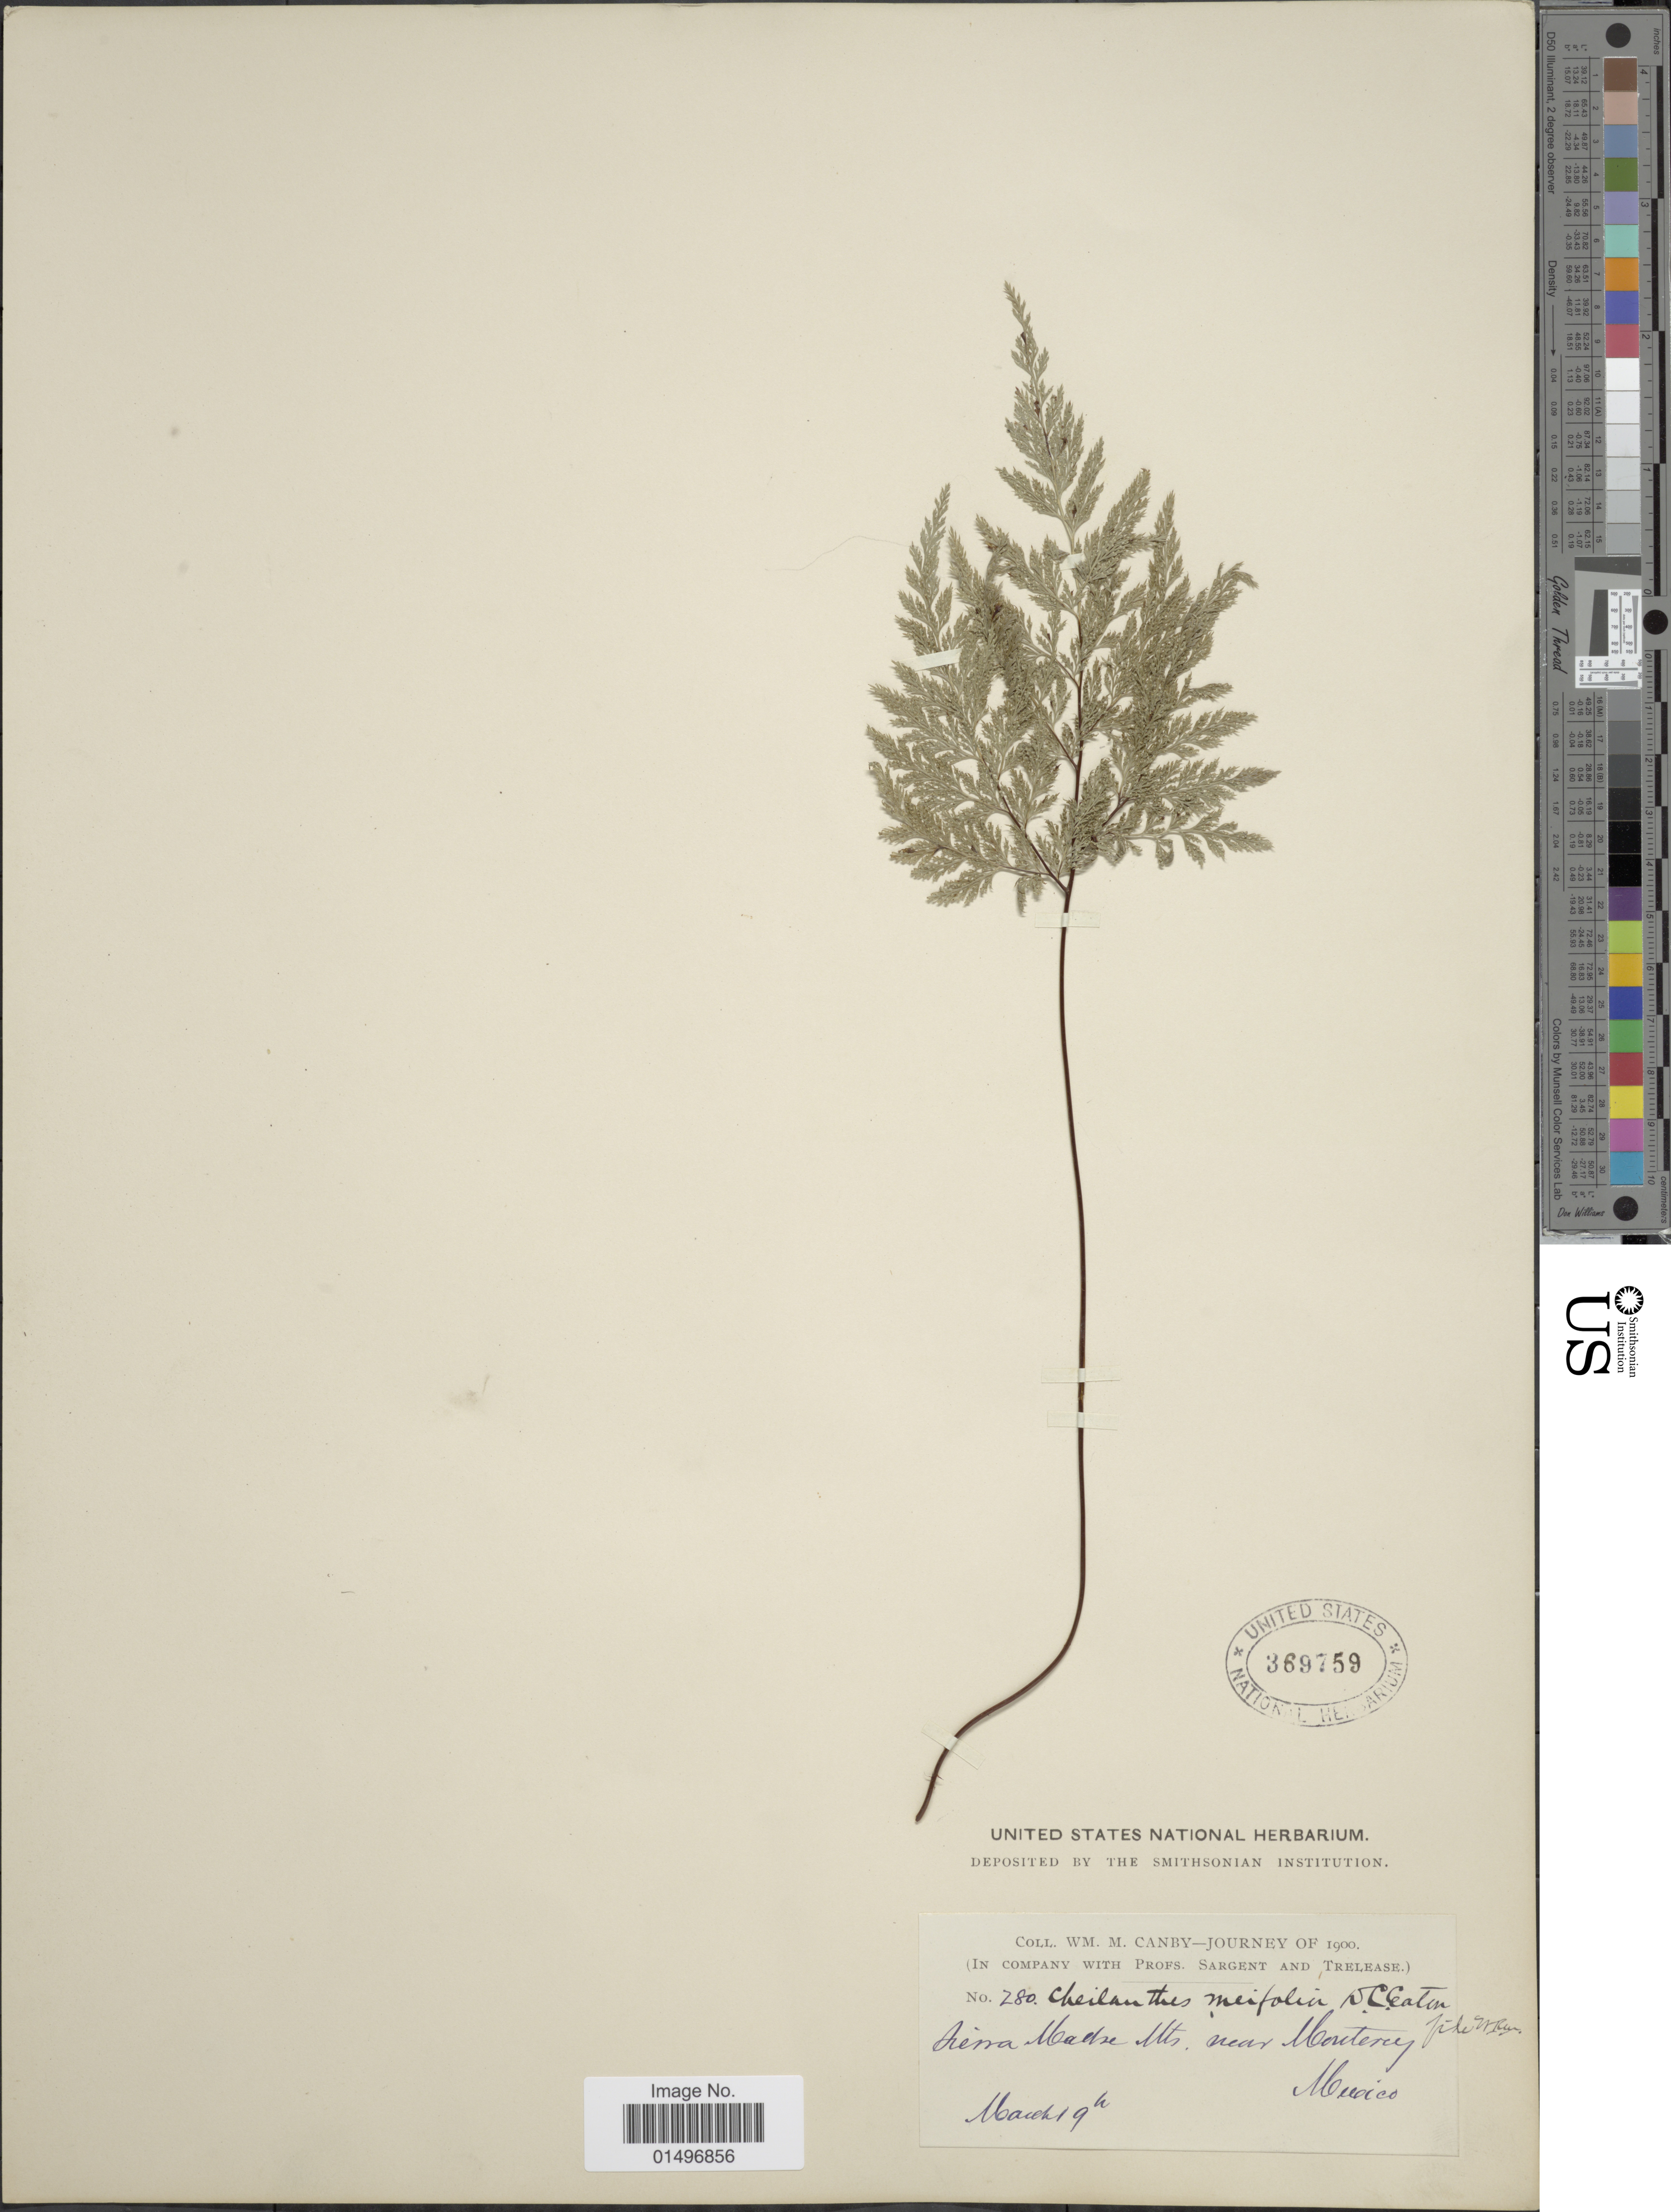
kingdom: Plantae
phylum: Tracheophyta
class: Polypodiopsida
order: Polypodiales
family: Pteridaceae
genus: Aspidotis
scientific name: Aspidotis meifolia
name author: (D.C. Eaton) Pic. Serm.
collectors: W. M. Canby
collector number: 280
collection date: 1900-03-19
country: Mexico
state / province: México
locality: Mexico, Sierra Madre Mts, near Monterey.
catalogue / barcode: US 369759